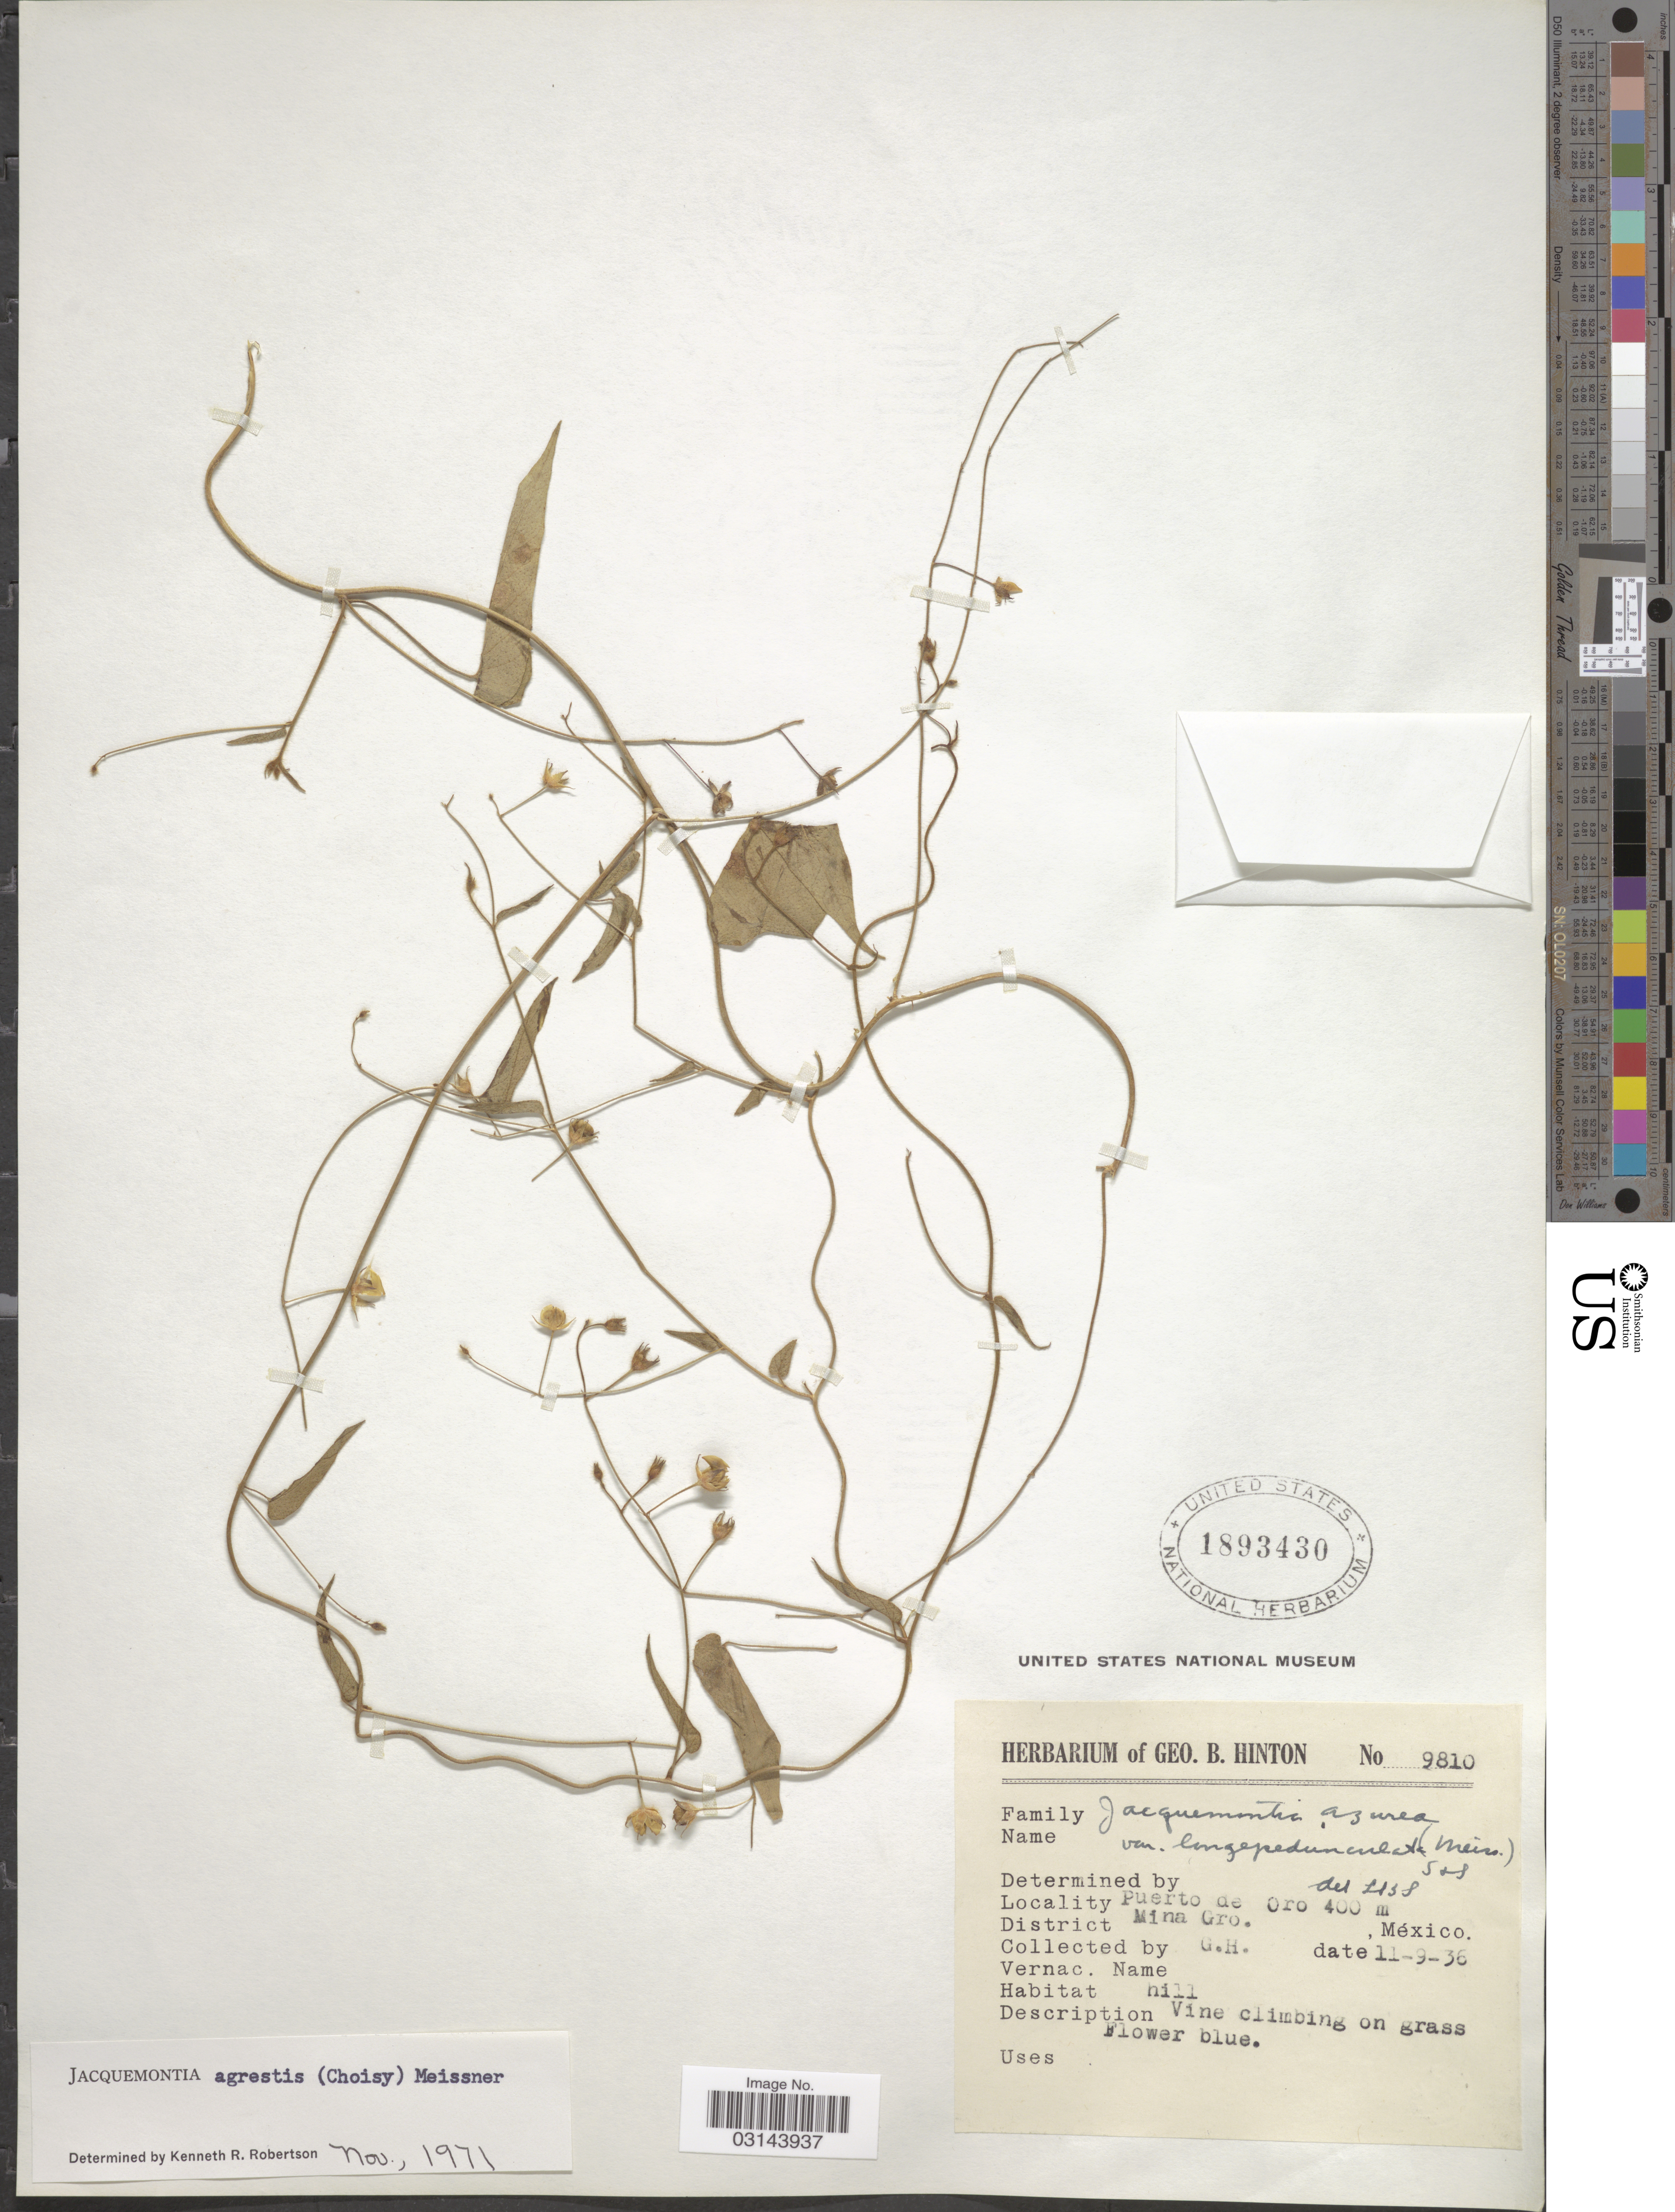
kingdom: Plantae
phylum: Tracheophyta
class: Magnoliopsida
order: Solanales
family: Convolvulaceae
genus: Jacquemontia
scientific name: Jacquemontia agrestis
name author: (Mart. ex Choisy) Meisn.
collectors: G. B. Hinton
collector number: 9810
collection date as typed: Transcribed d/m/y: 11/9/36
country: Mexico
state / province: Guerrero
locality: Puerto de Oro. District Mina Gro.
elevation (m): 400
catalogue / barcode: US 1893430